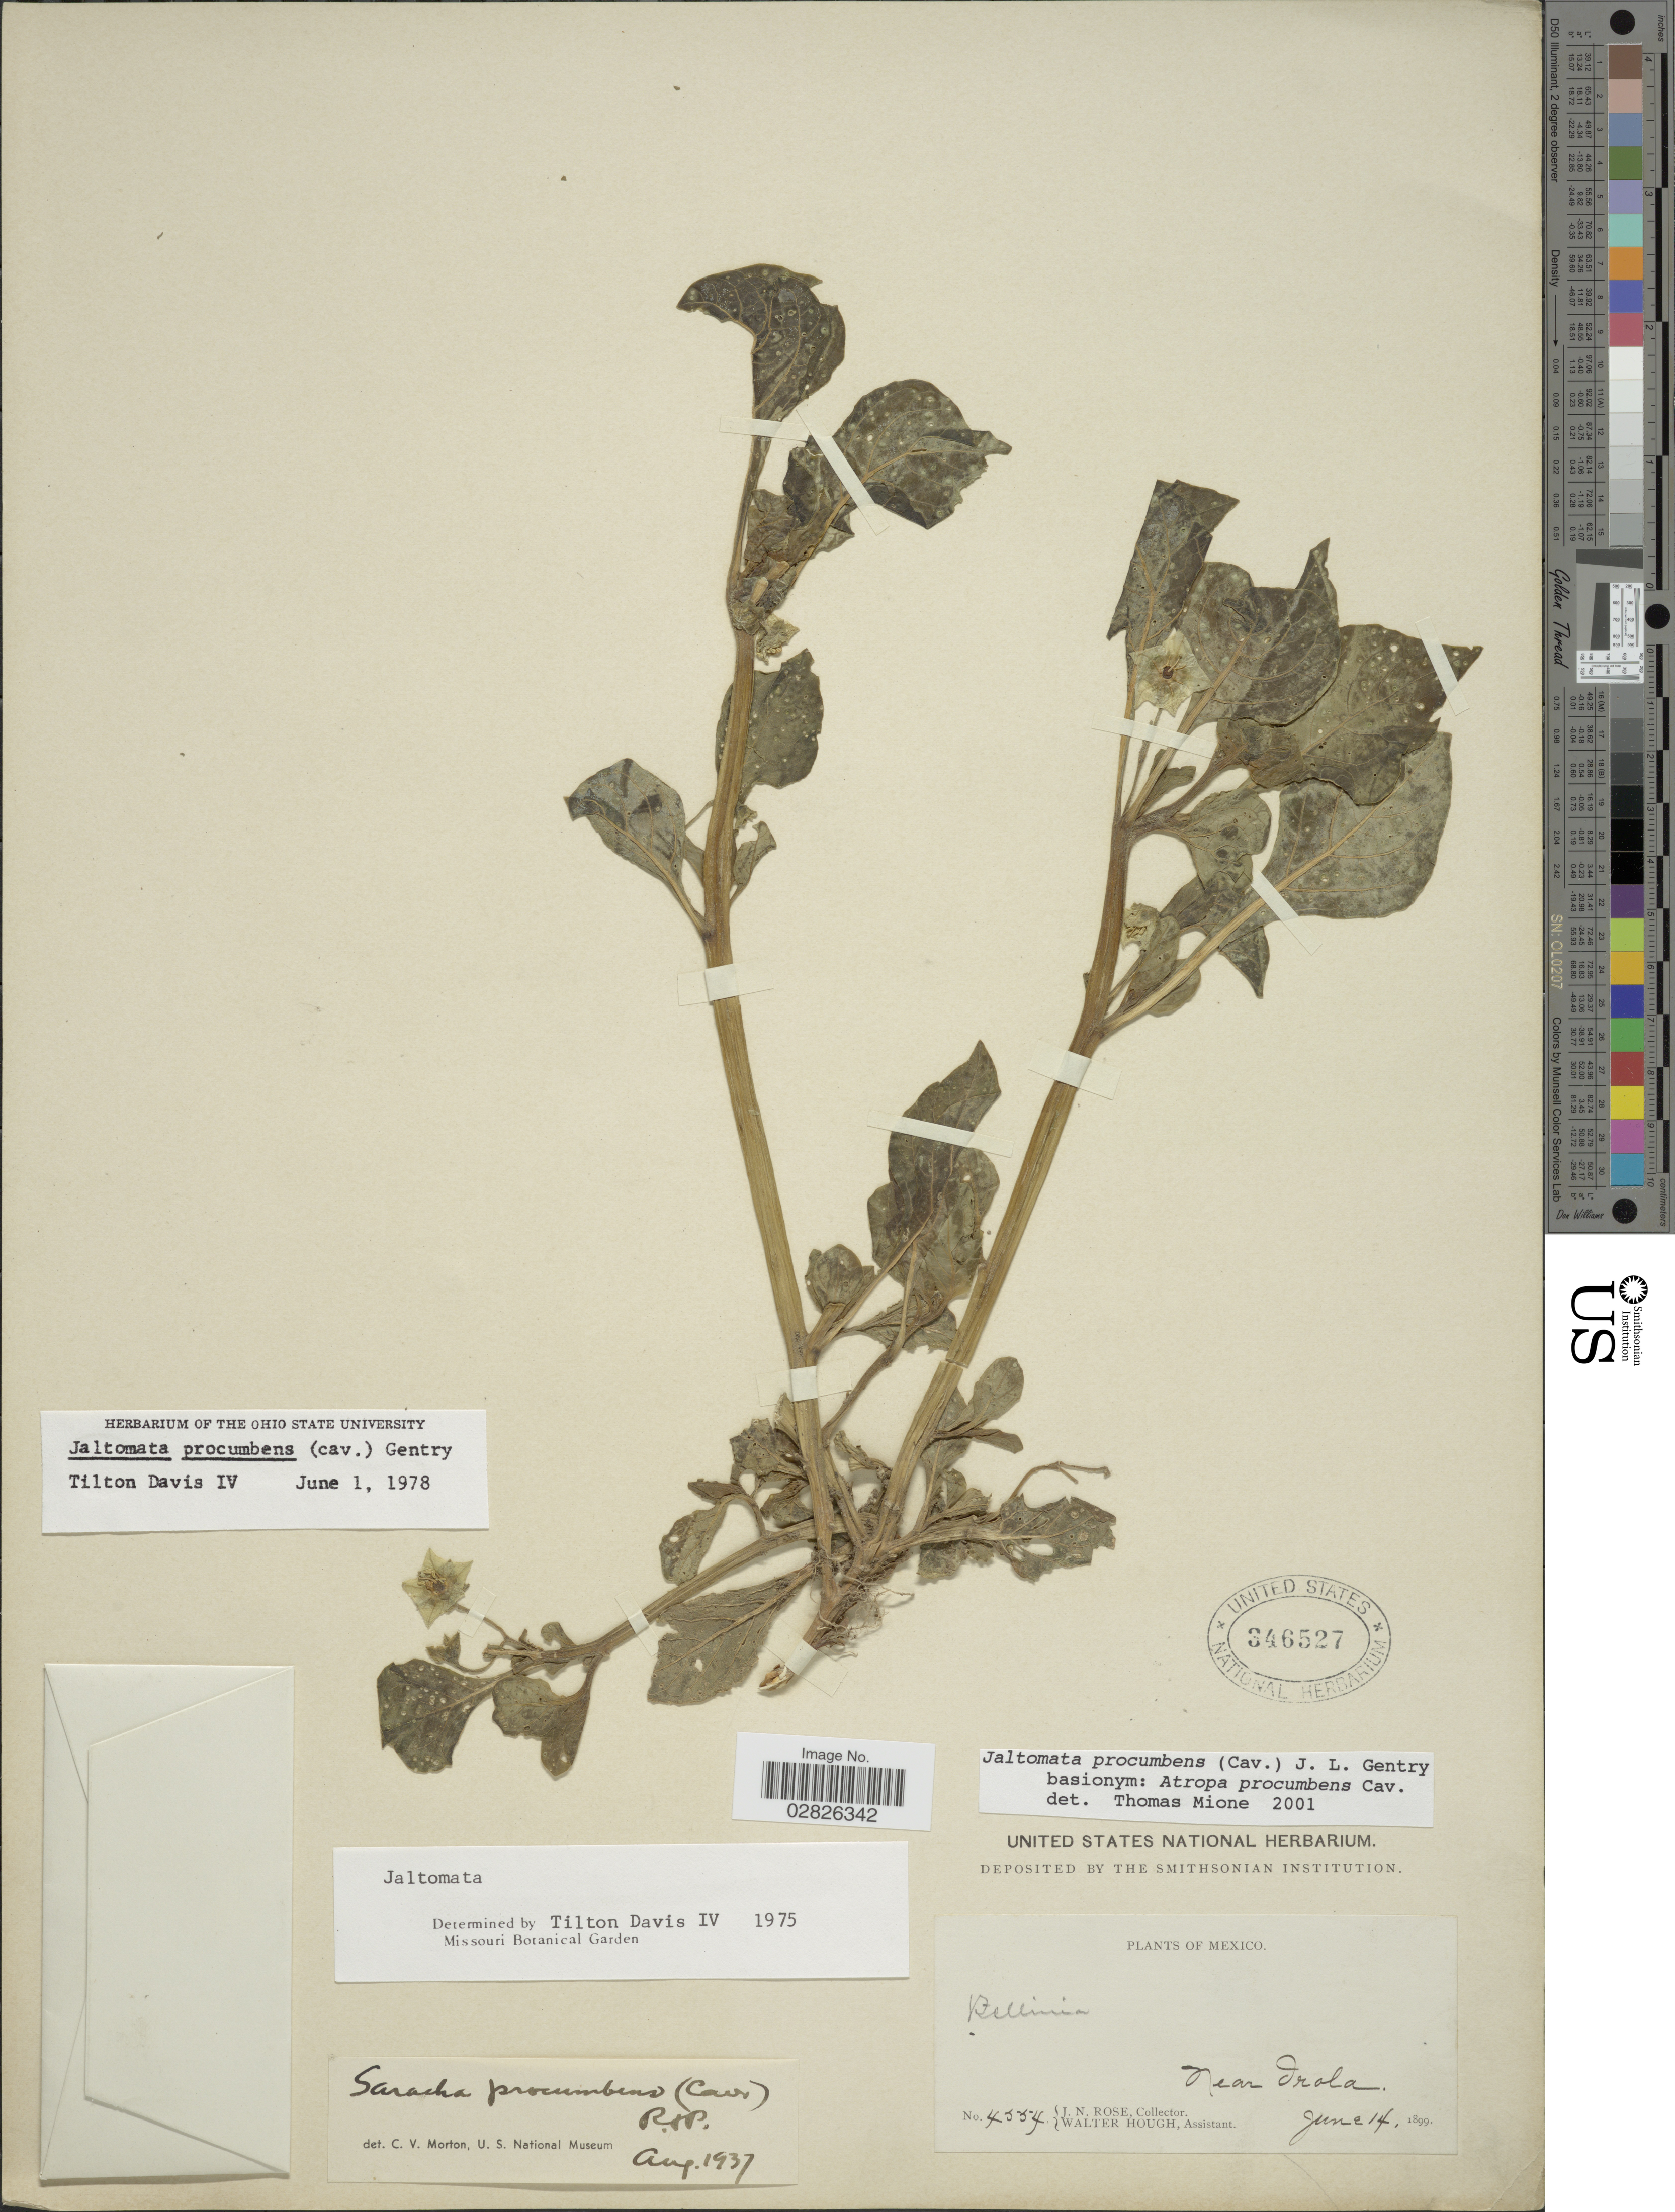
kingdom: Plantae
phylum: Tracheophyta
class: Magnoliopsida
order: Solanales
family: Solanaceae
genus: Jaltomata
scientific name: Jaltomata procumbens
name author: (Cav.) J.L. Gentry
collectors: J. N. Rose & W. Hough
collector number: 4554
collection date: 1899-06-14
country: Mexico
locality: Near Irola.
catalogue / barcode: US 346527